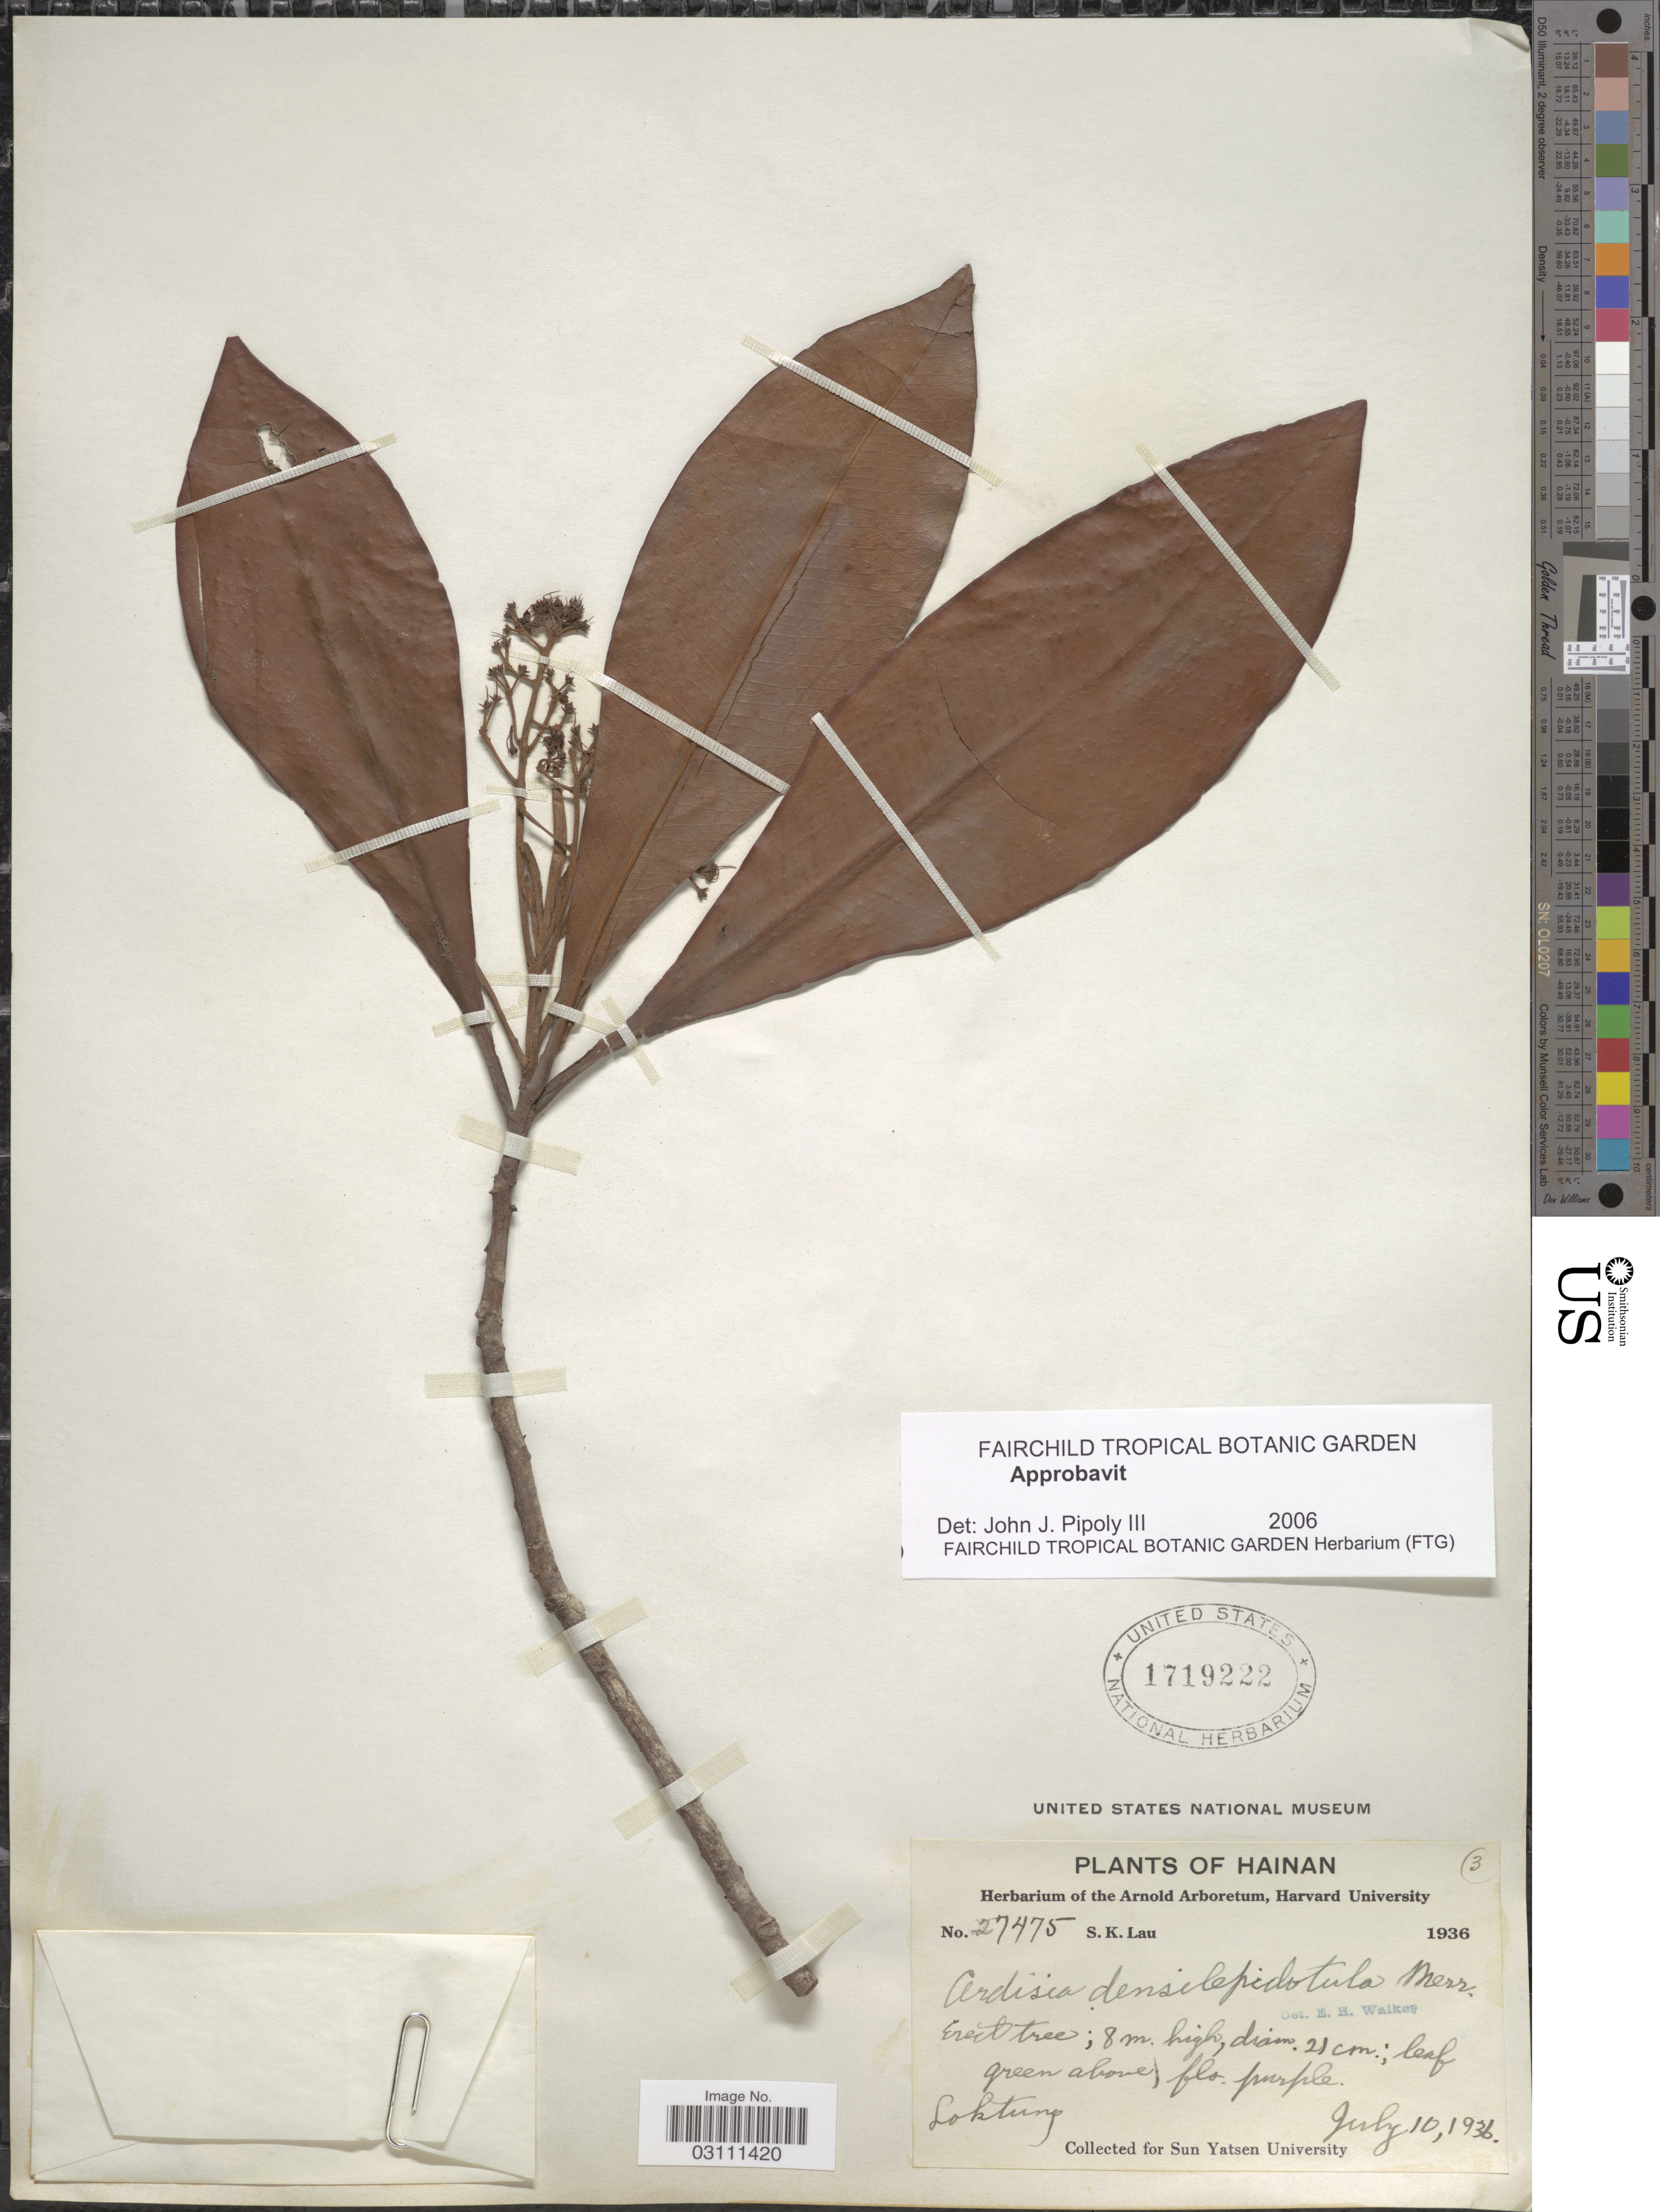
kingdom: Plantae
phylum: Tracheophyta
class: Magnoliopsida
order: Ericales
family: Primulaceae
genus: Ardisia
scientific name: Ardisia densilepidotula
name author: Merr.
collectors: S. K. Lau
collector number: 27475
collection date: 1936-07-10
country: China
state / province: Hainan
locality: Loktung.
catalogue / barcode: US 1719222